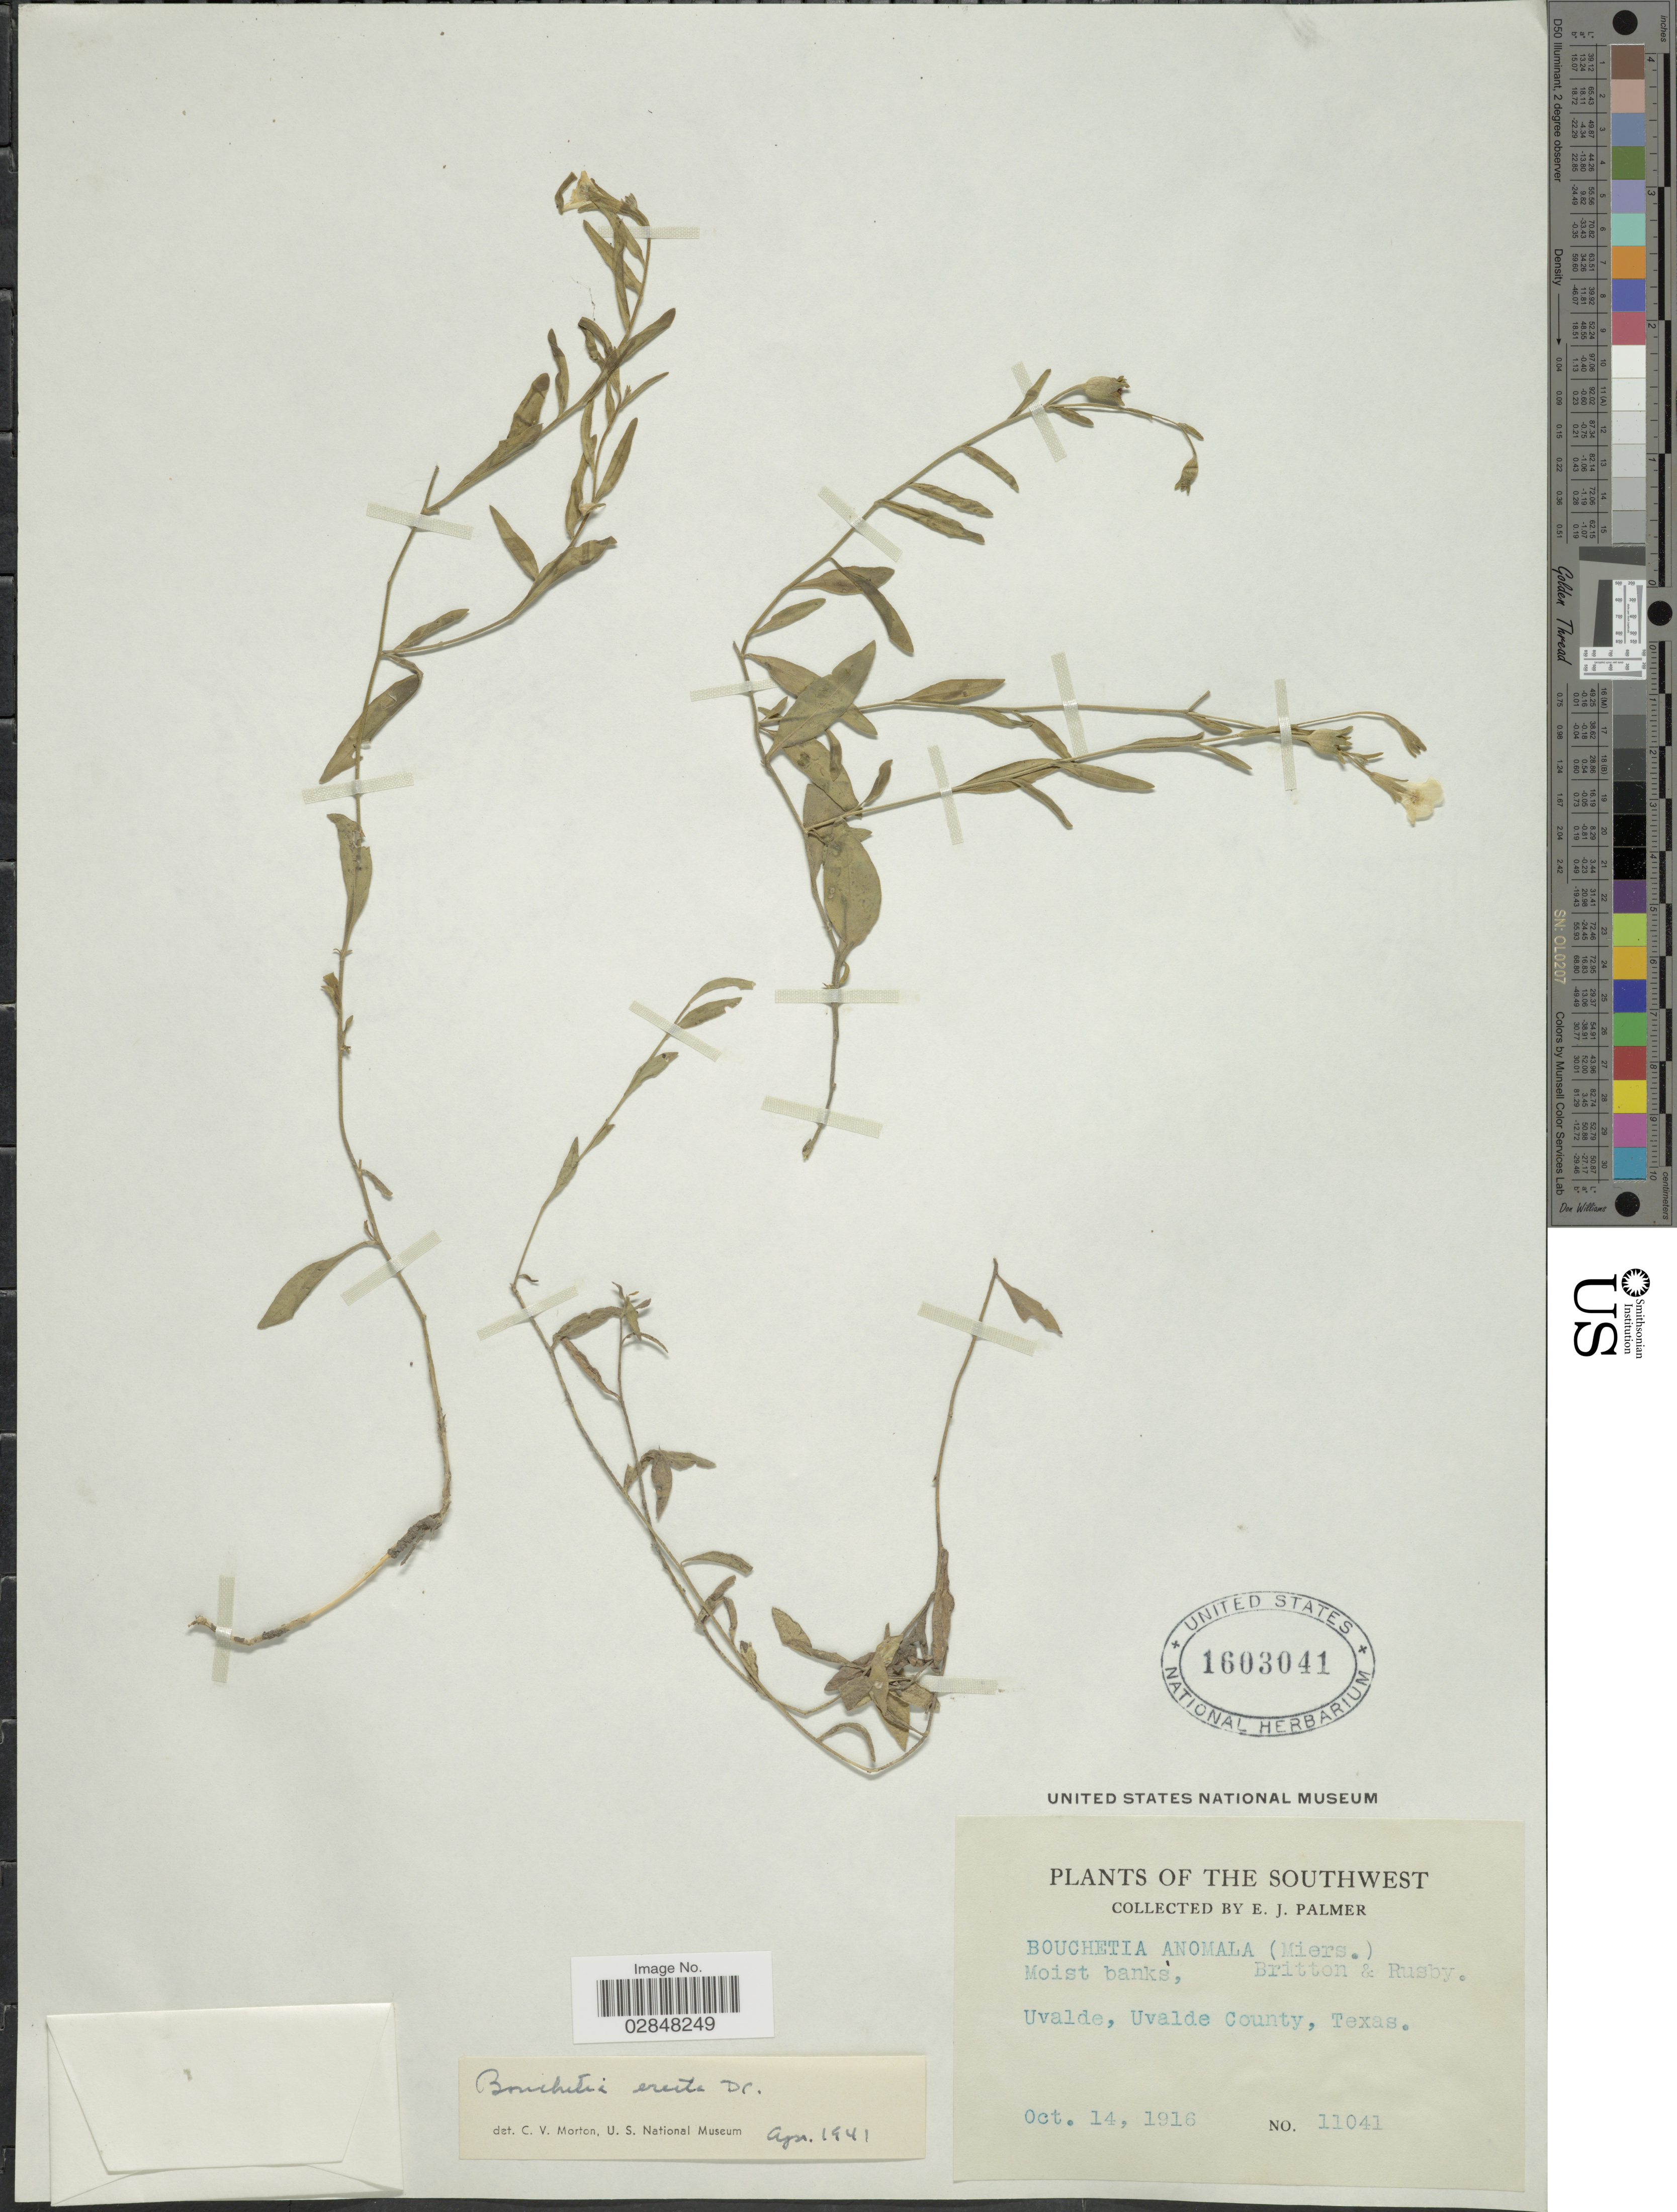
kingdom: Plantae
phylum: Tracheophyta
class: Magnoliopsida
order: Solanales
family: Solanaceae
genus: Bouchetia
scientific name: Bouchetia erecta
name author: DC.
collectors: E. J. Palmer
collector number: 11041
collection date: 1916-10-14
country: United States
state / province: Texas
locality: The Southwest. Uvalde, Uvalde County.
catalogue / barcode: US 1603041